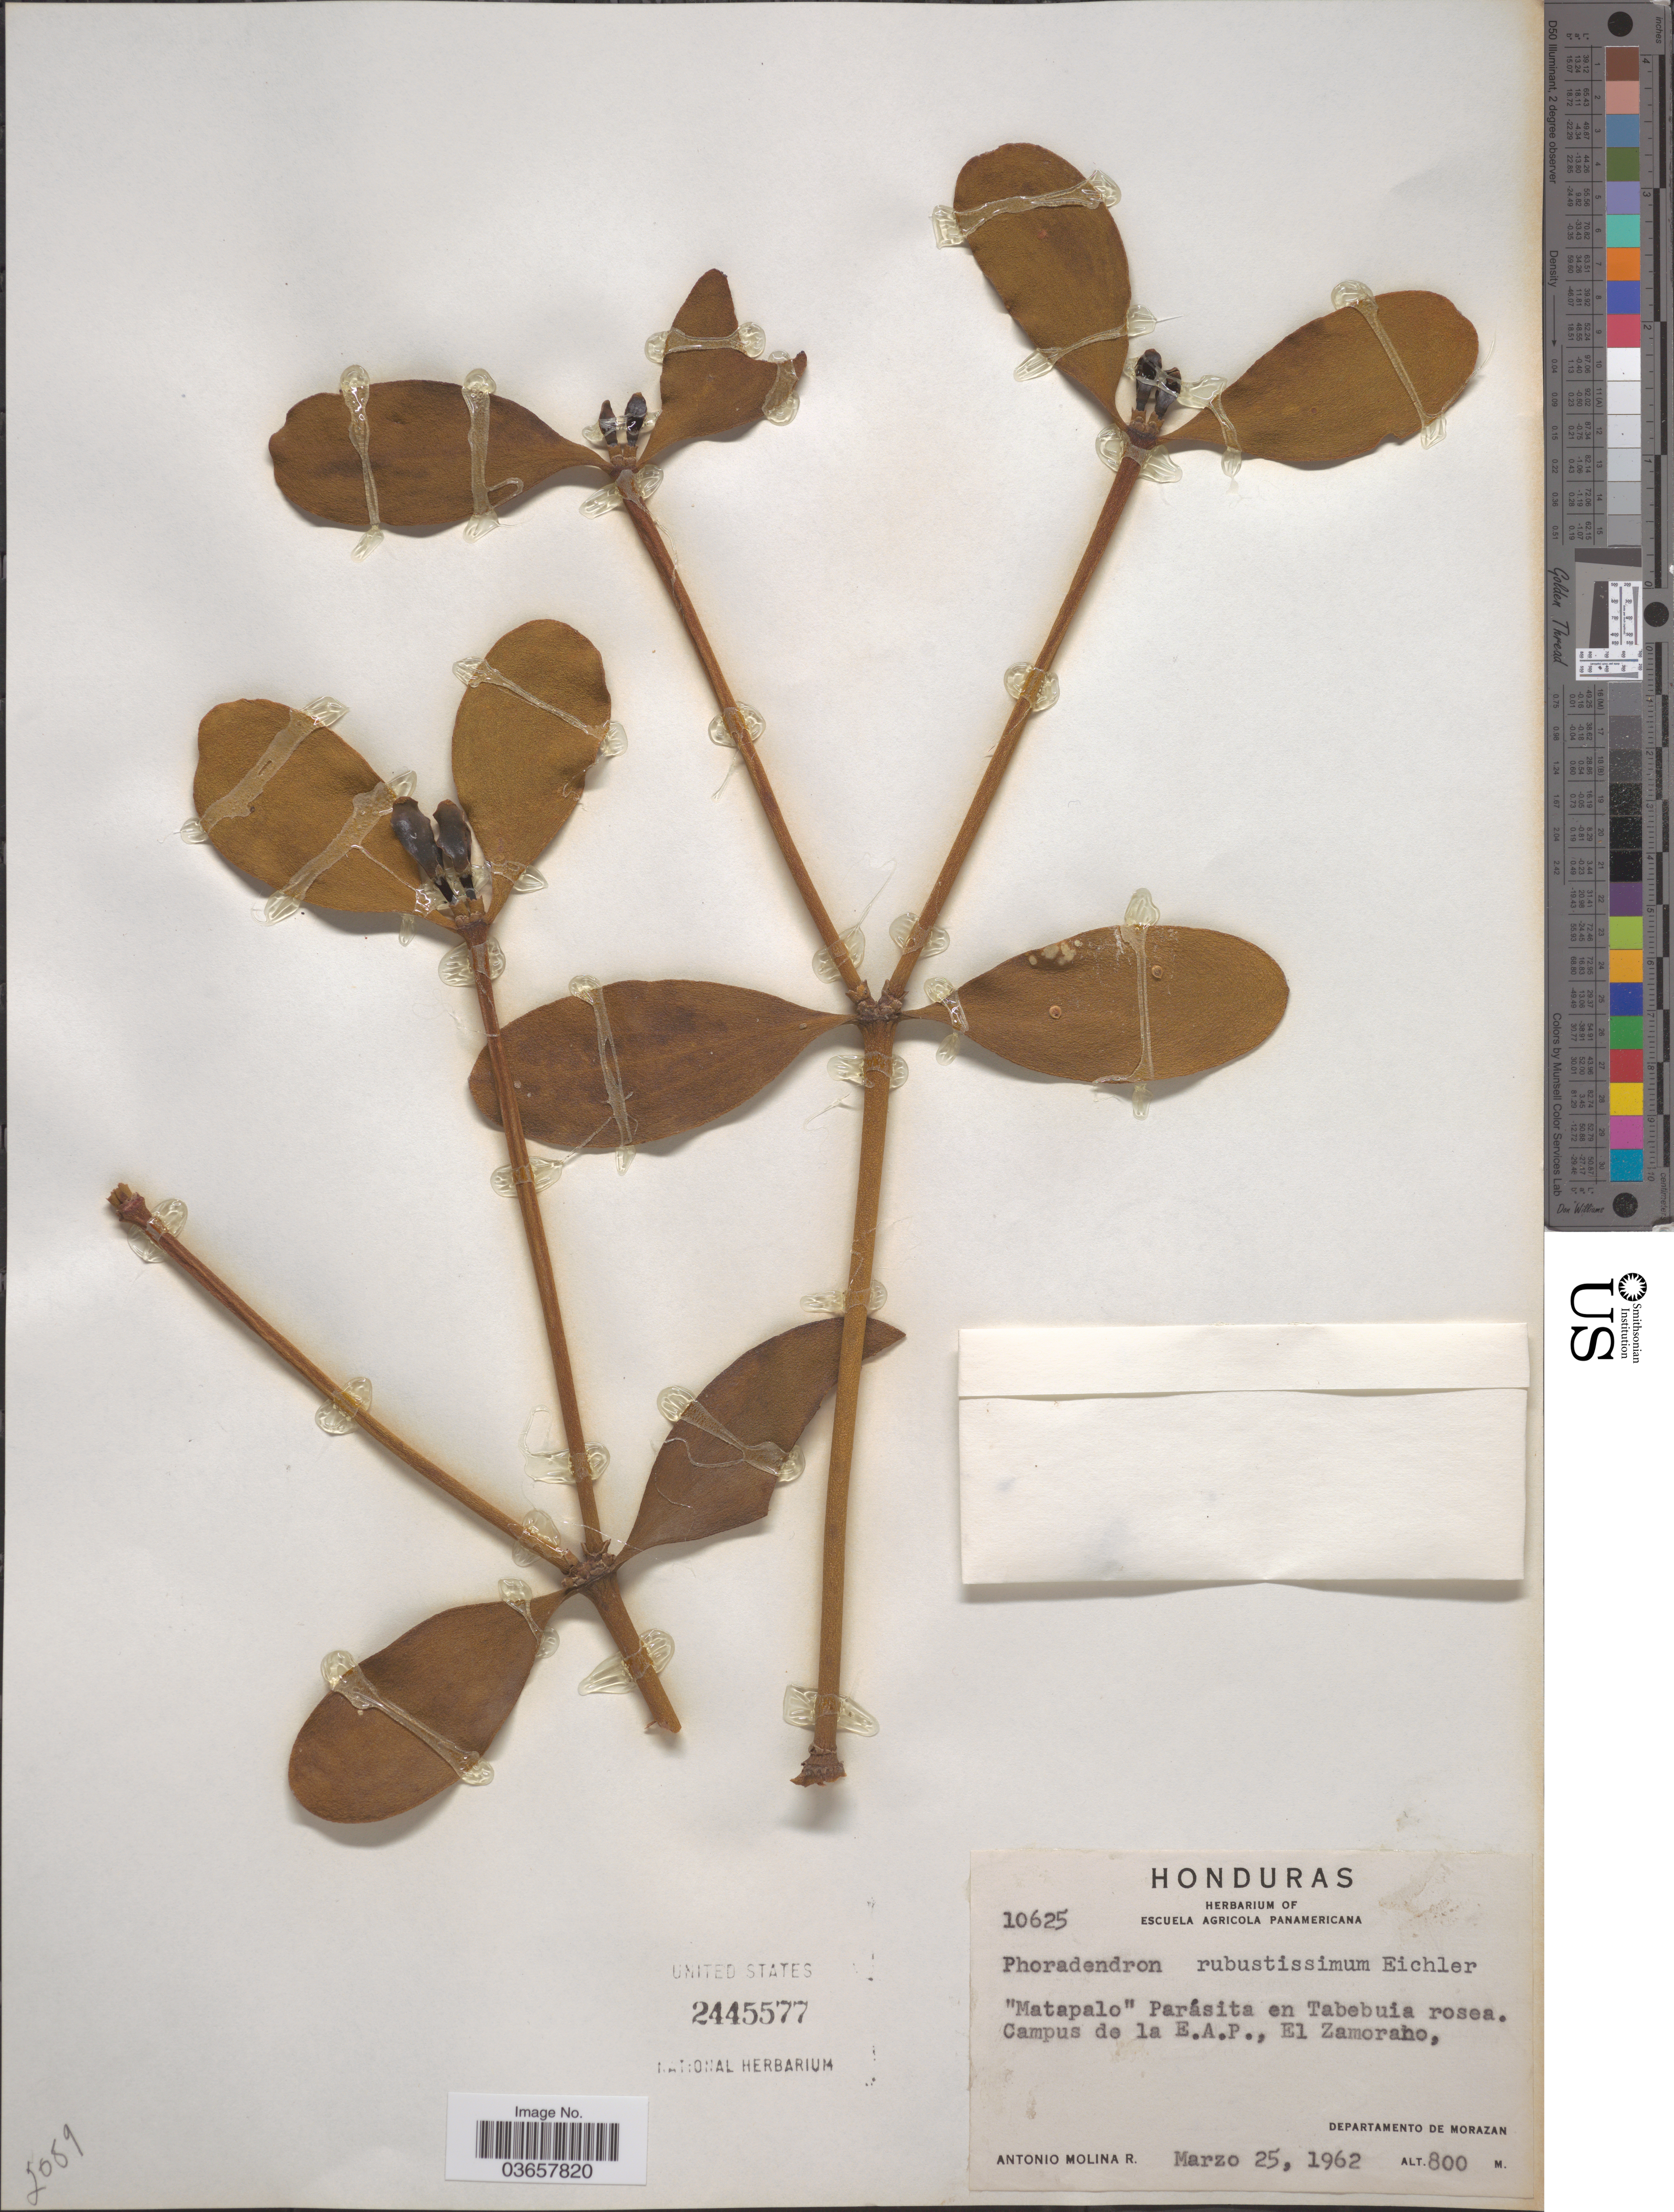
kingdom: Plantae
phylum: Tracheophyta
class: Magnoliopsida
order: Santalales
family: Viscaceae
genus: Phoradendron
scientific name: Phoradendron robustissimum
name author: Eichler in Mart.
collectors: A. Molina R.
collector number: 10625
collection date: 1962-03-25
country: Honduras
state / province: Fco. Morazán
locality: Campus de la E.A.P., El Zamorano, Departamento de Morazan.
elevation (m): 800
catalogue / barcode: US 2445577